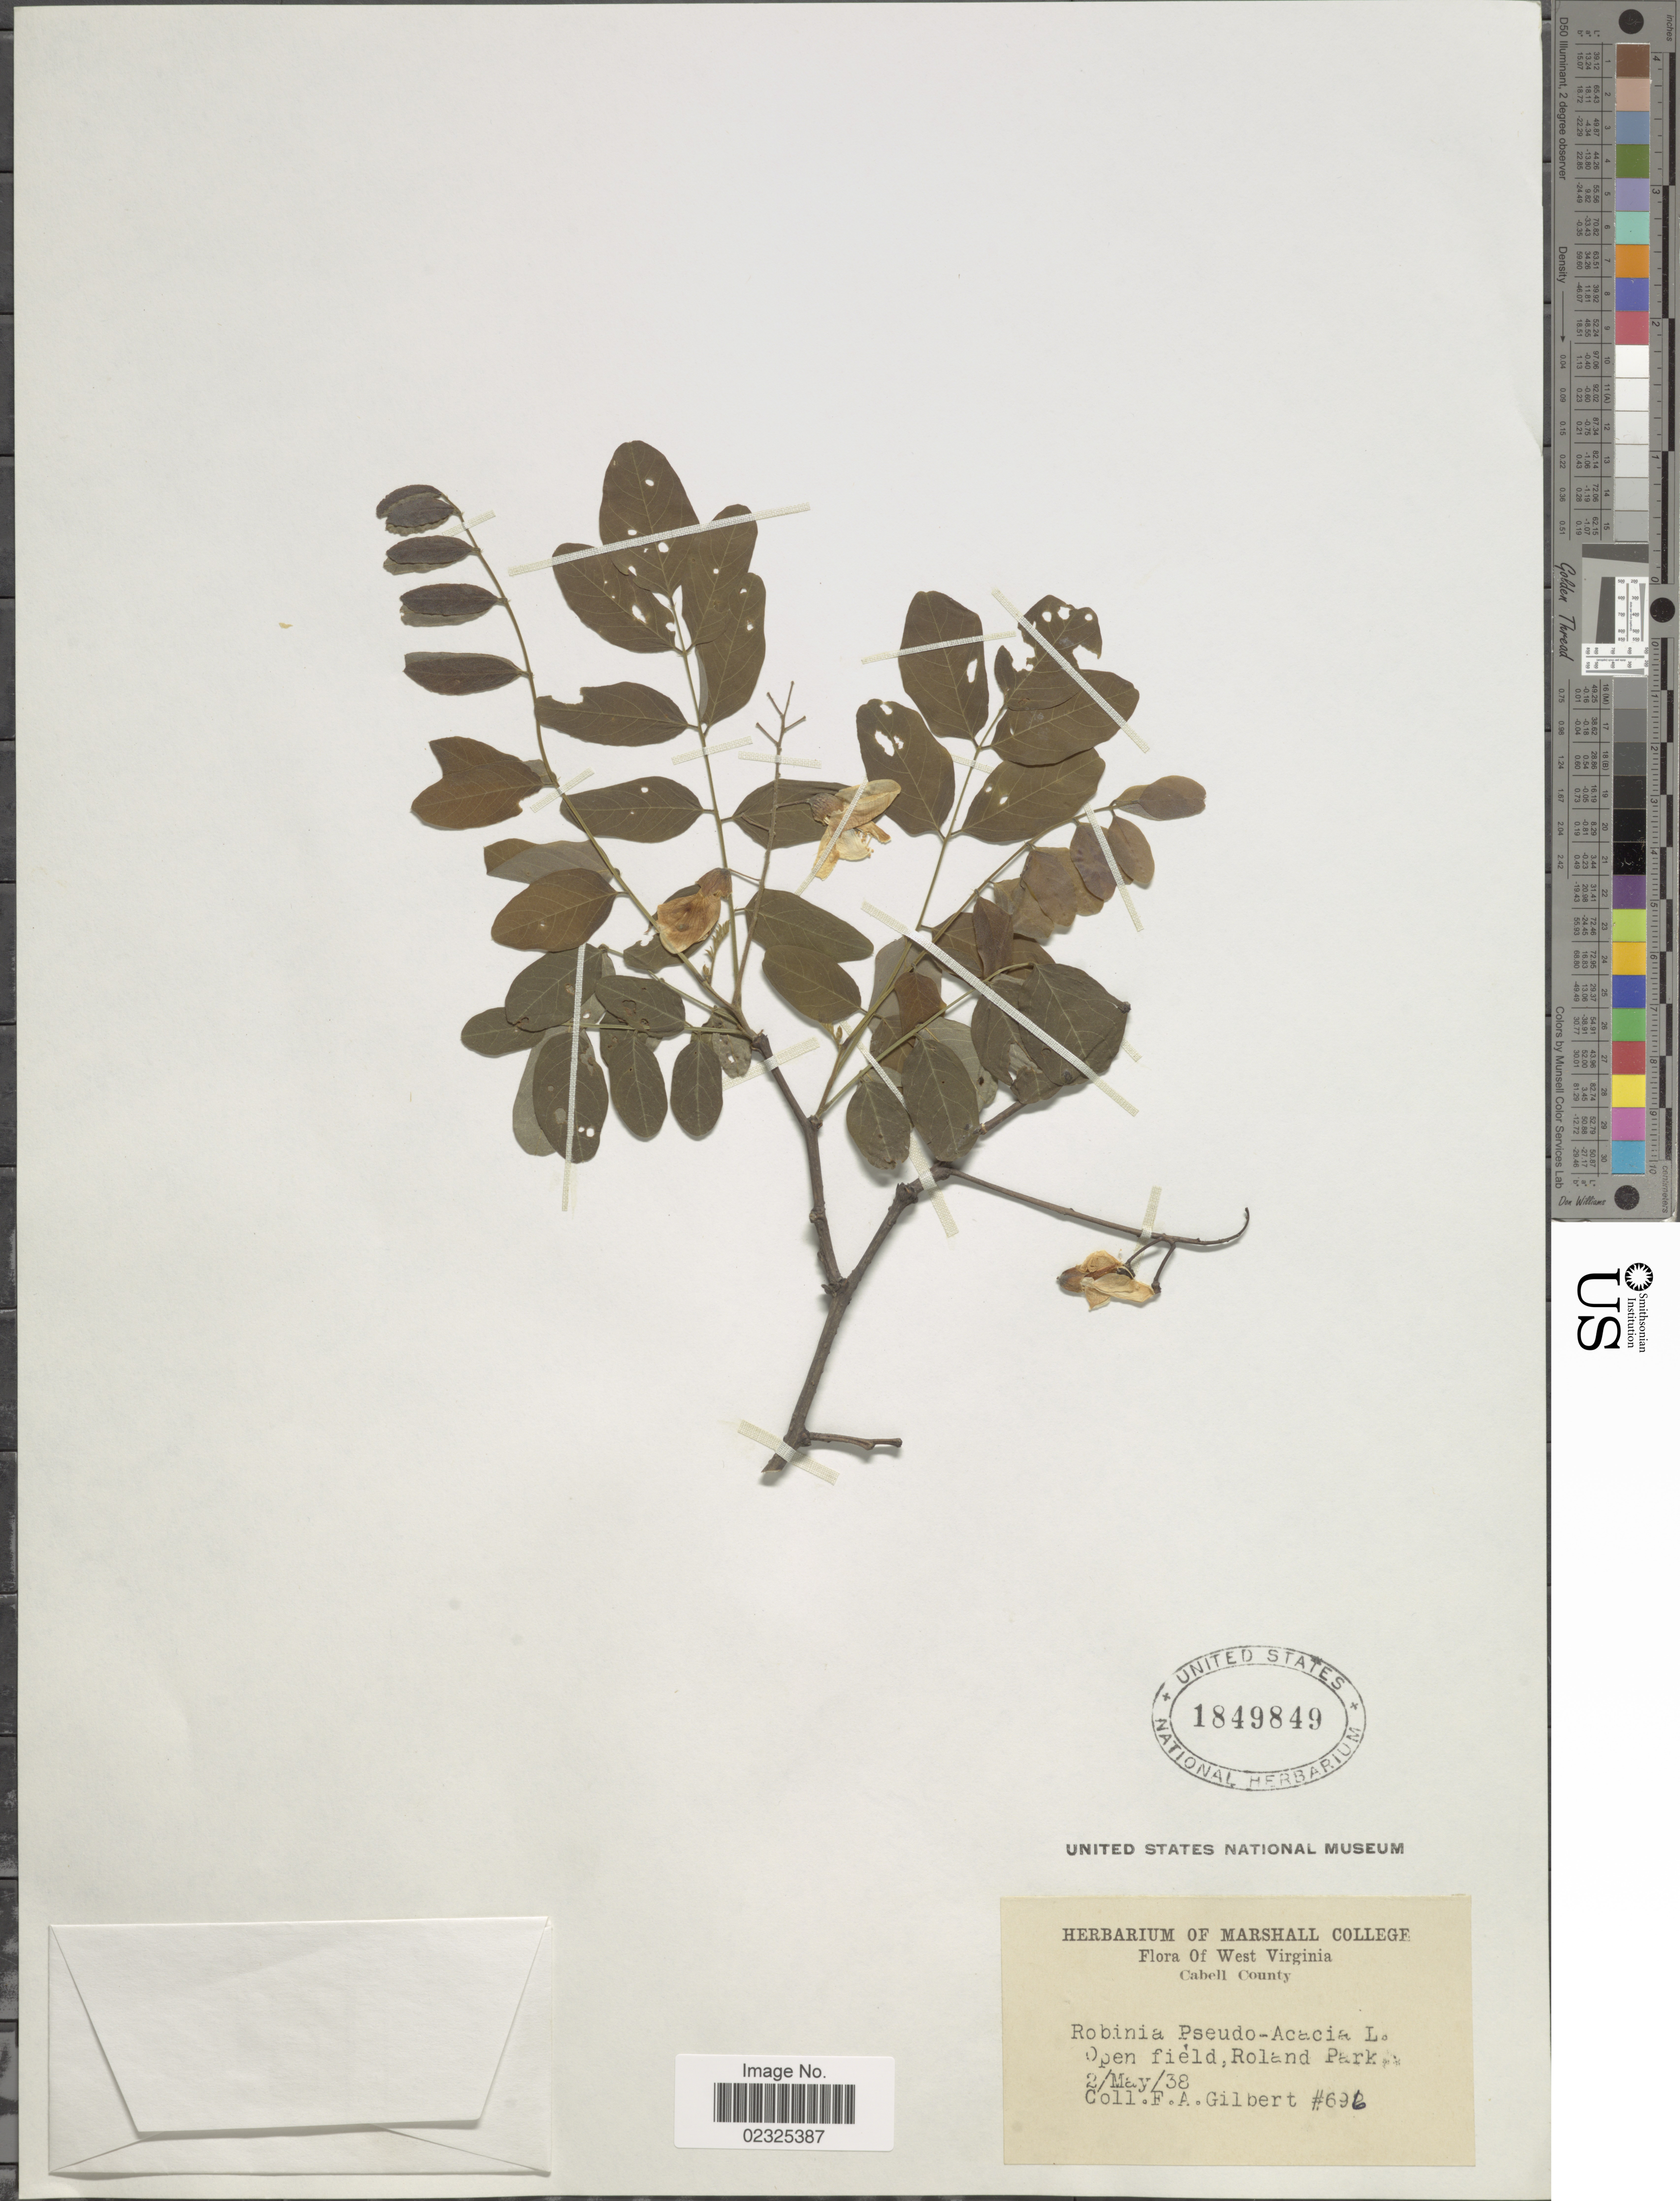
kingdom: Plantae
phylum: Tracheophyta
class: Magnoliopsida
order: Fabales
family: Fabaceae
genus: Robinia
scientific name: Robinia pseudoacacia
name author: L.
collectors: F. A. Gilbert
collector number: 696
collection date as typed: Transcribed d/m/y: 2/5/38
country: United States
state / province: West Virginia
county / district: Cabell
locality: Cabell County, open field, Roland Park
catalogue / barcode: US 1849849